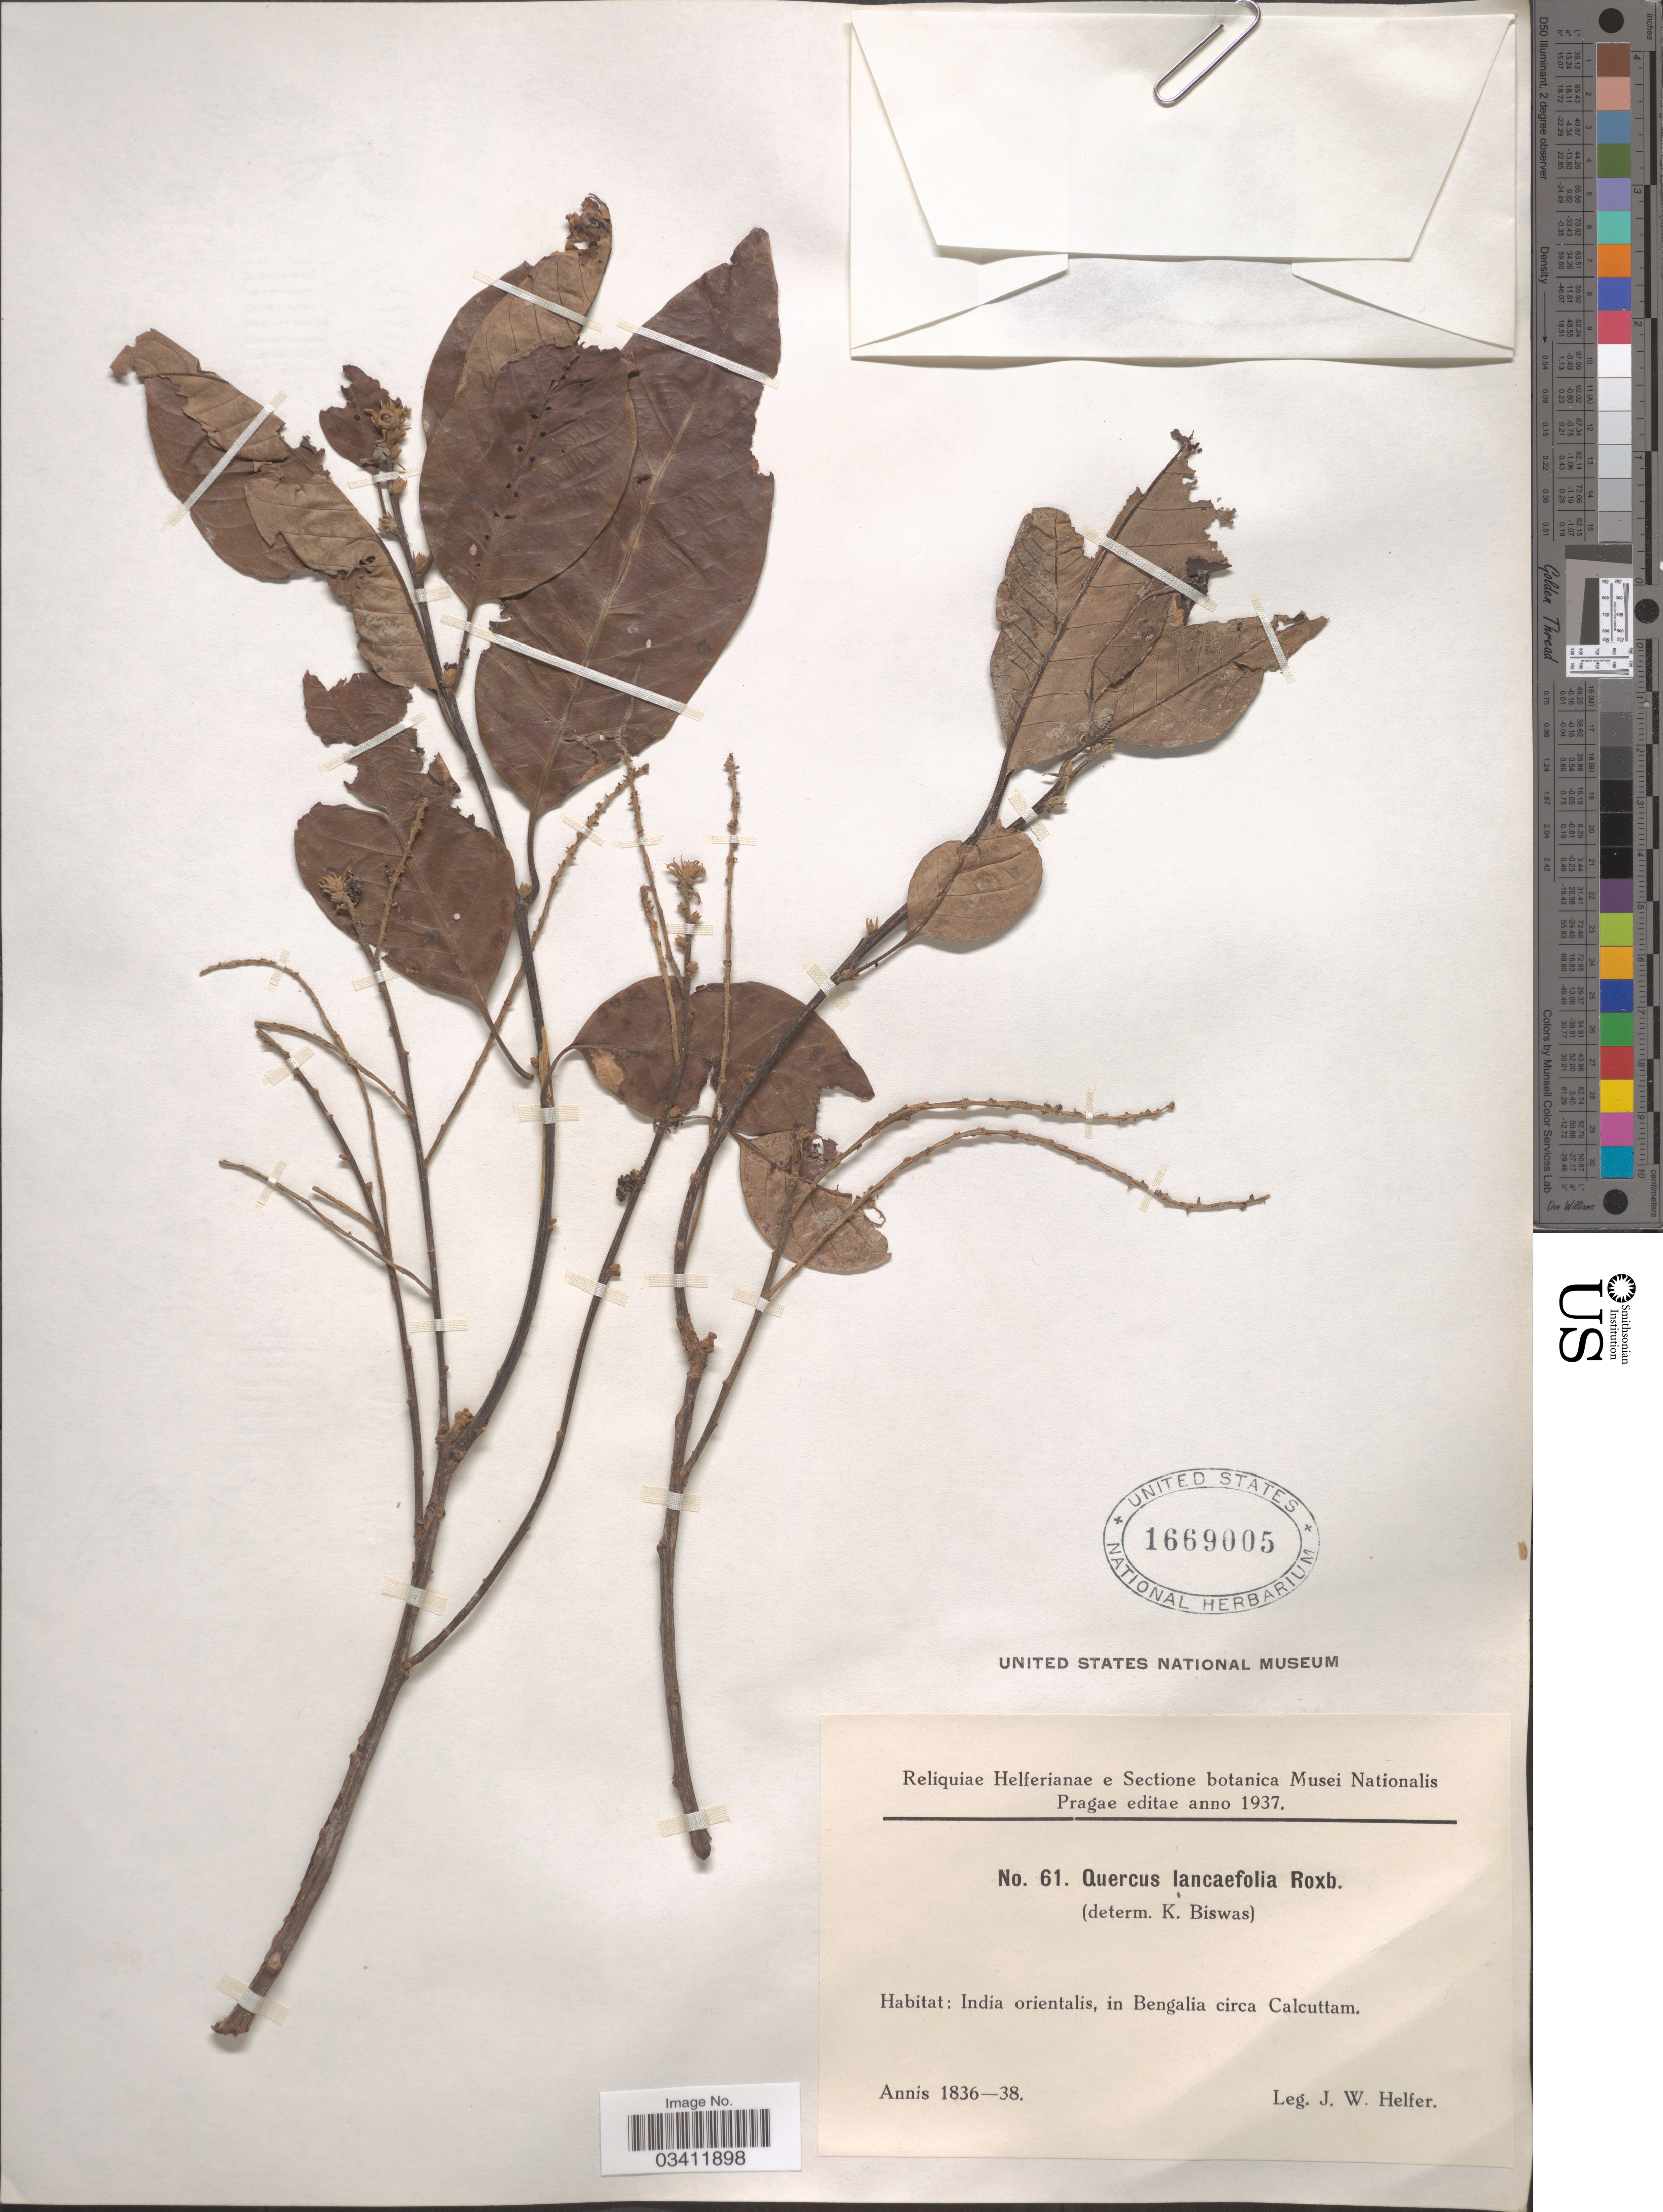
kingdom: Plantae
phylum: Tracheophyta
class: Magnoliopsida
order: Fagales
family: Fagaceae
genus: Quercus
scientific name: Quercus lanceifolia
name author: Roxb.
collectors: J. W. Helfer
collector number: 61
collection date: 1836/1838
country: India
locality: India orientalis, in Bengalia circa Calcuttam.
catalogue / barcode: US 1669005